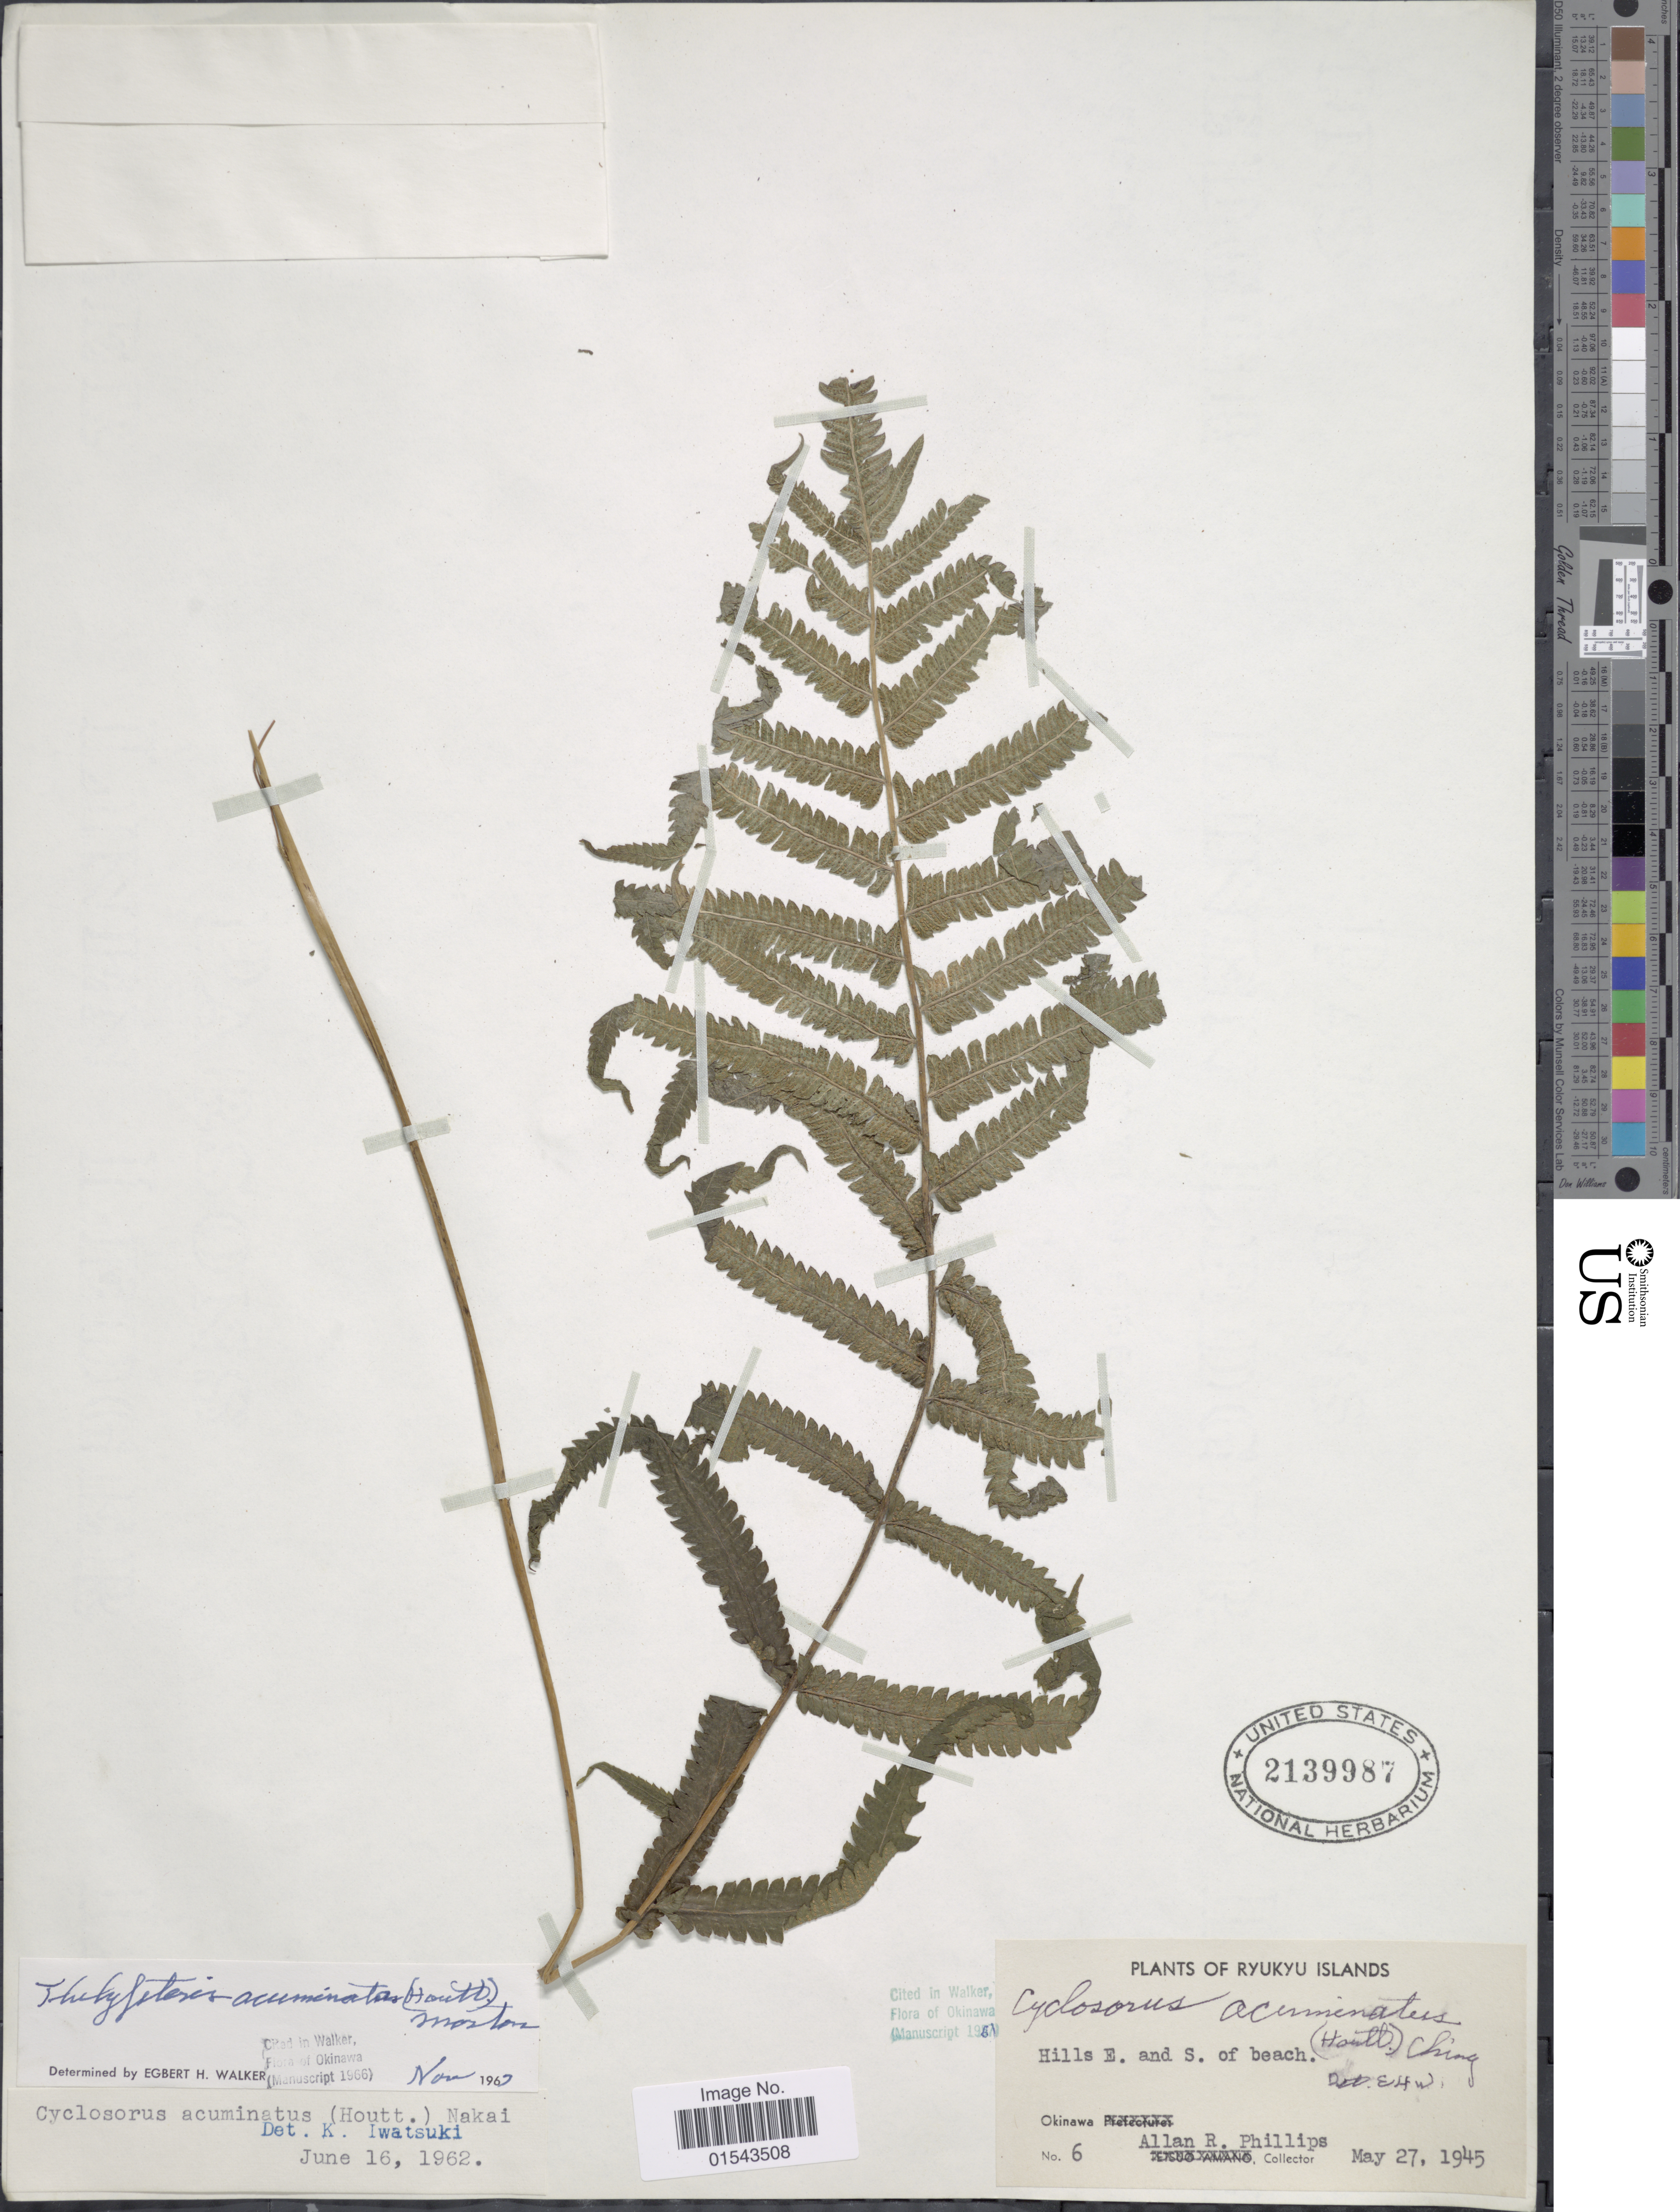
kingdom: Plantae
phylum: Tracheophyta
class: Polypodiopsida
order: Polypodiales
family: Thelypteridaceae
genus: Christella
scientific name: Christella acuminata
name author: (Houtt.) H. Lév.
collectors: A. R. Phillips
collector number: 6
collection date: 1945-05-27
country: Japan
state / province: Okinawa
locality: Ryukyu Islands, Okinawa. Hills E. and S. of Beach.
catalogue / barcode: US 2139987